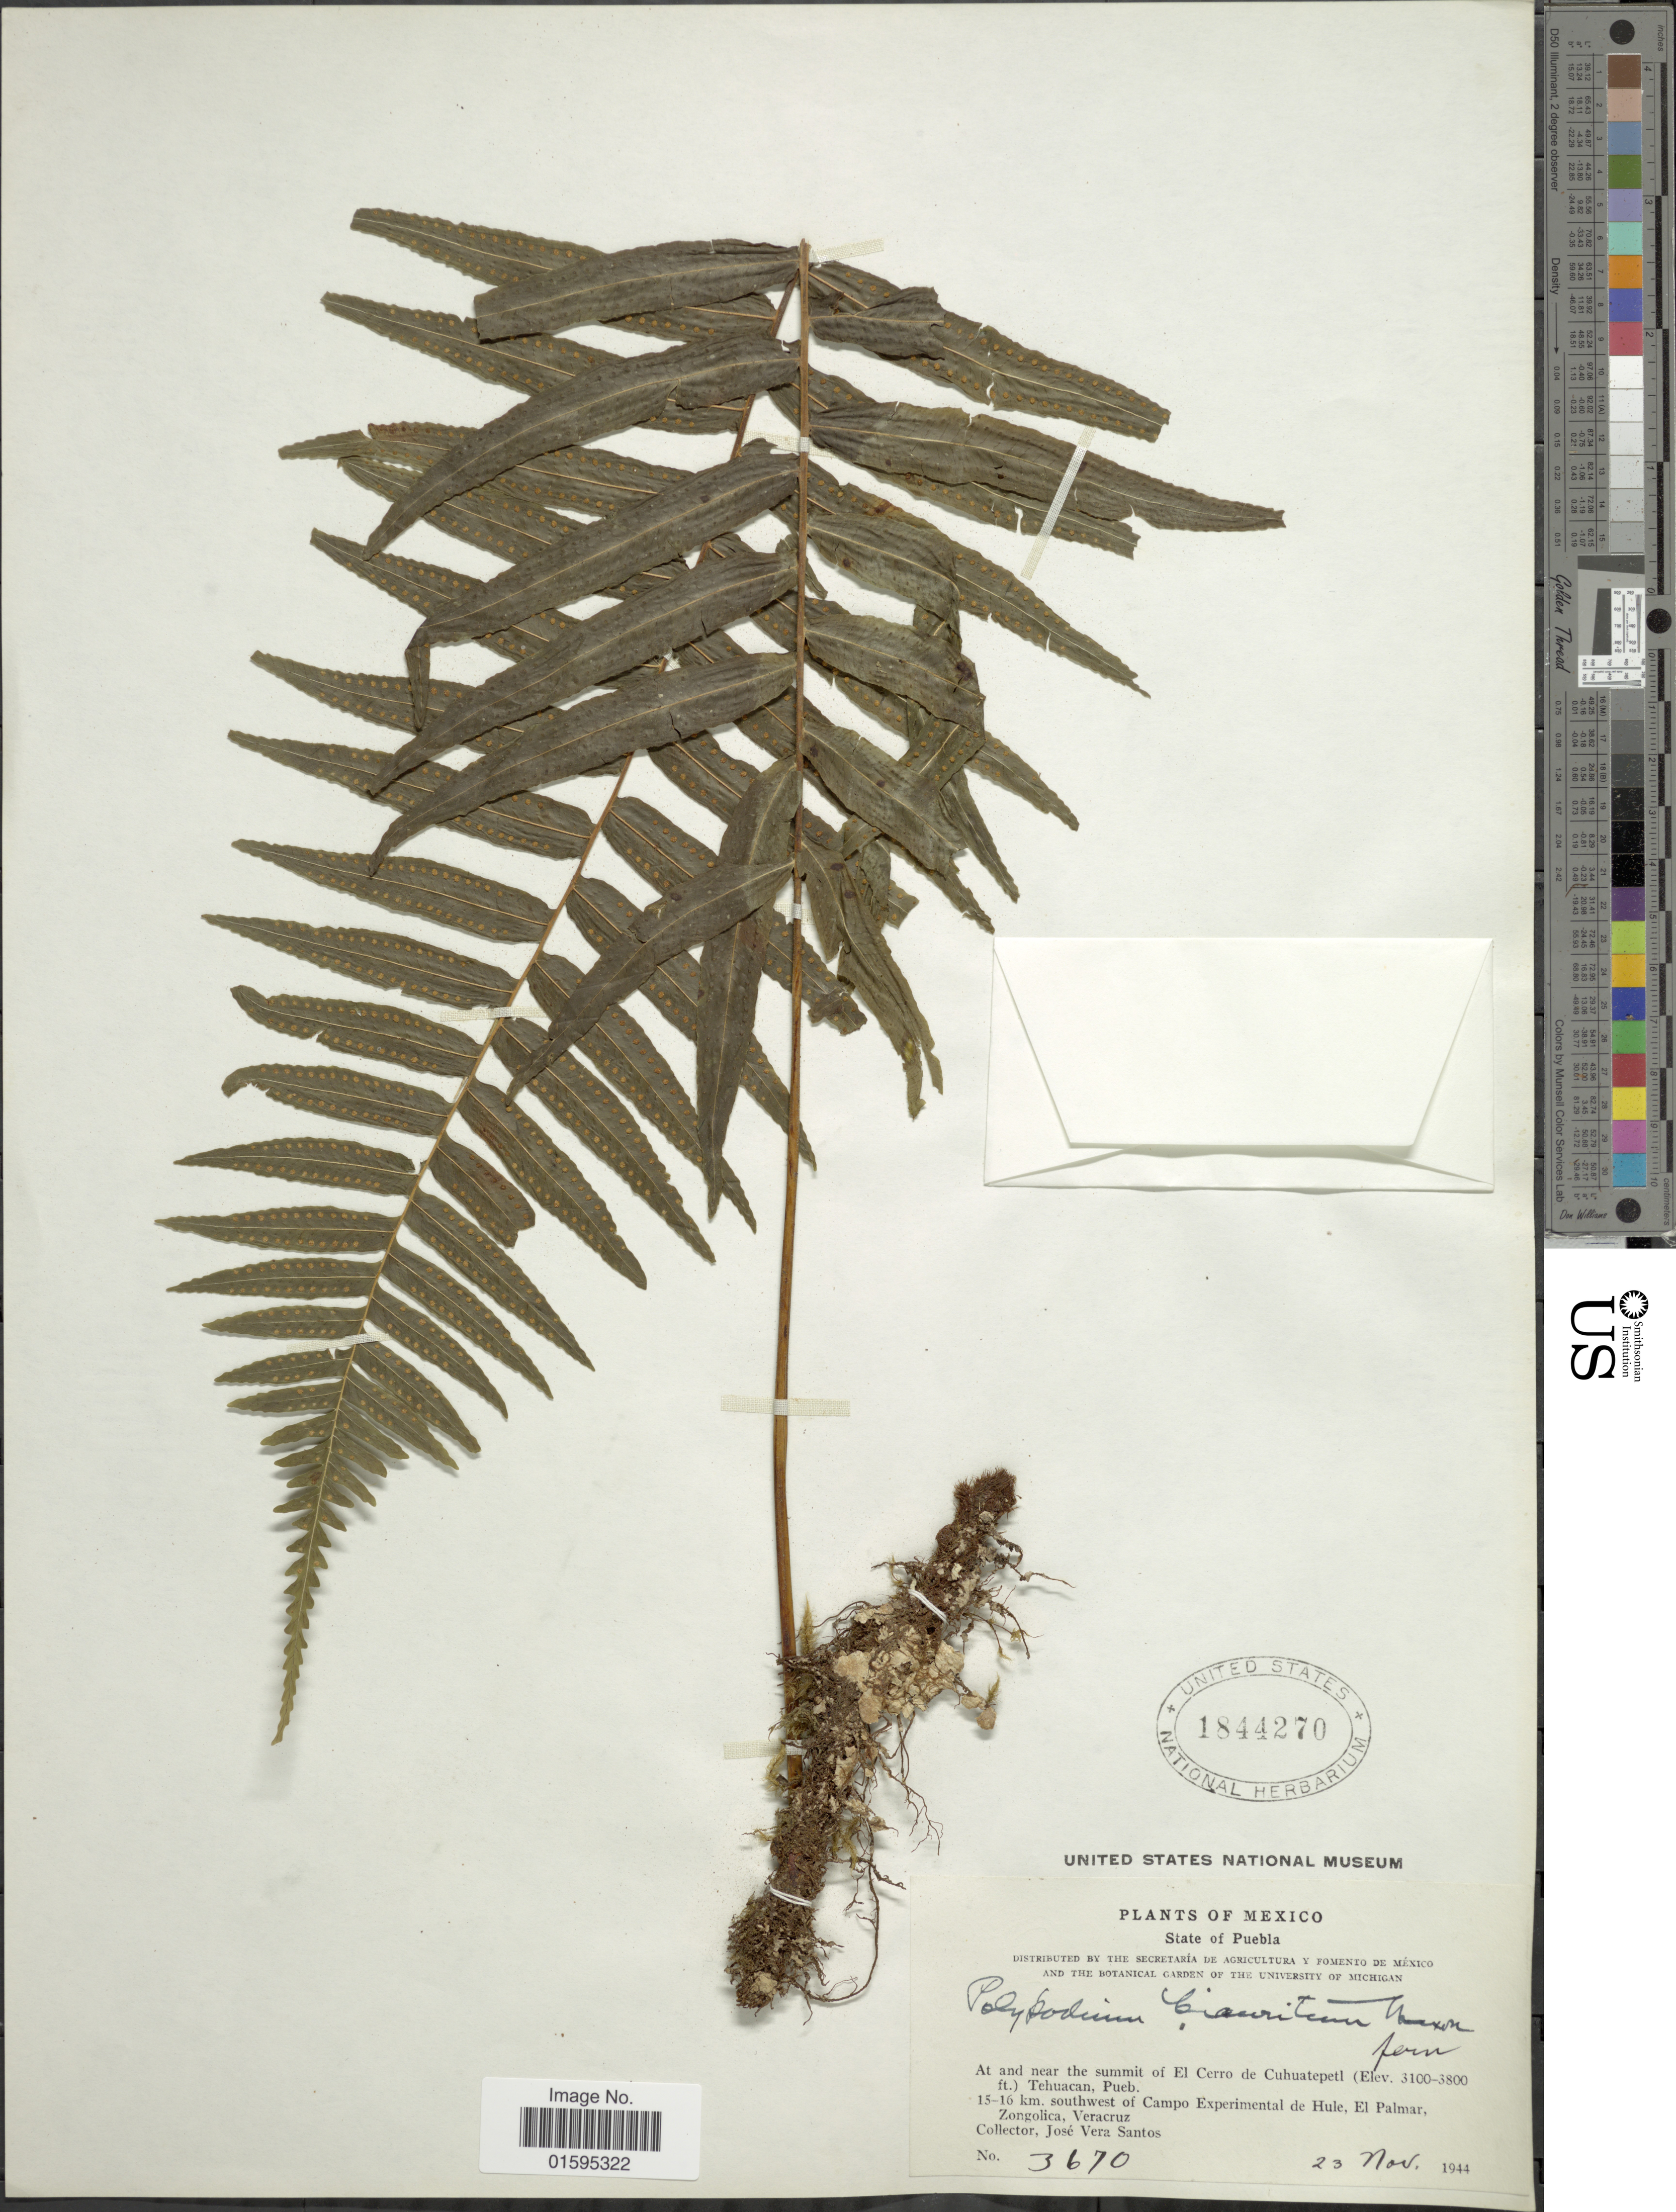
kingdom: Plantae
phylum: Tracheophyta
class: Polypodiopsida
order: Polypodiales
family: Polypodiaceae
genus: Polypodium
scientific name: Polypodium longepinnulatum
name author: E. Fourn.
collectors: J. V. Santos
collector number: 3670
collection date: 1944-11-23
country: Mexico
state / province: Puebla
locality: At and near the summit of El Cerro de Cuhuatepetl, Tehuacan, Pueb., 15 - 16 km. southwest of Campo Experimental de Hule, El Palmar, Zongolica, Veracruz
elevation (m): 945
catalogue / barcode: US 1844270